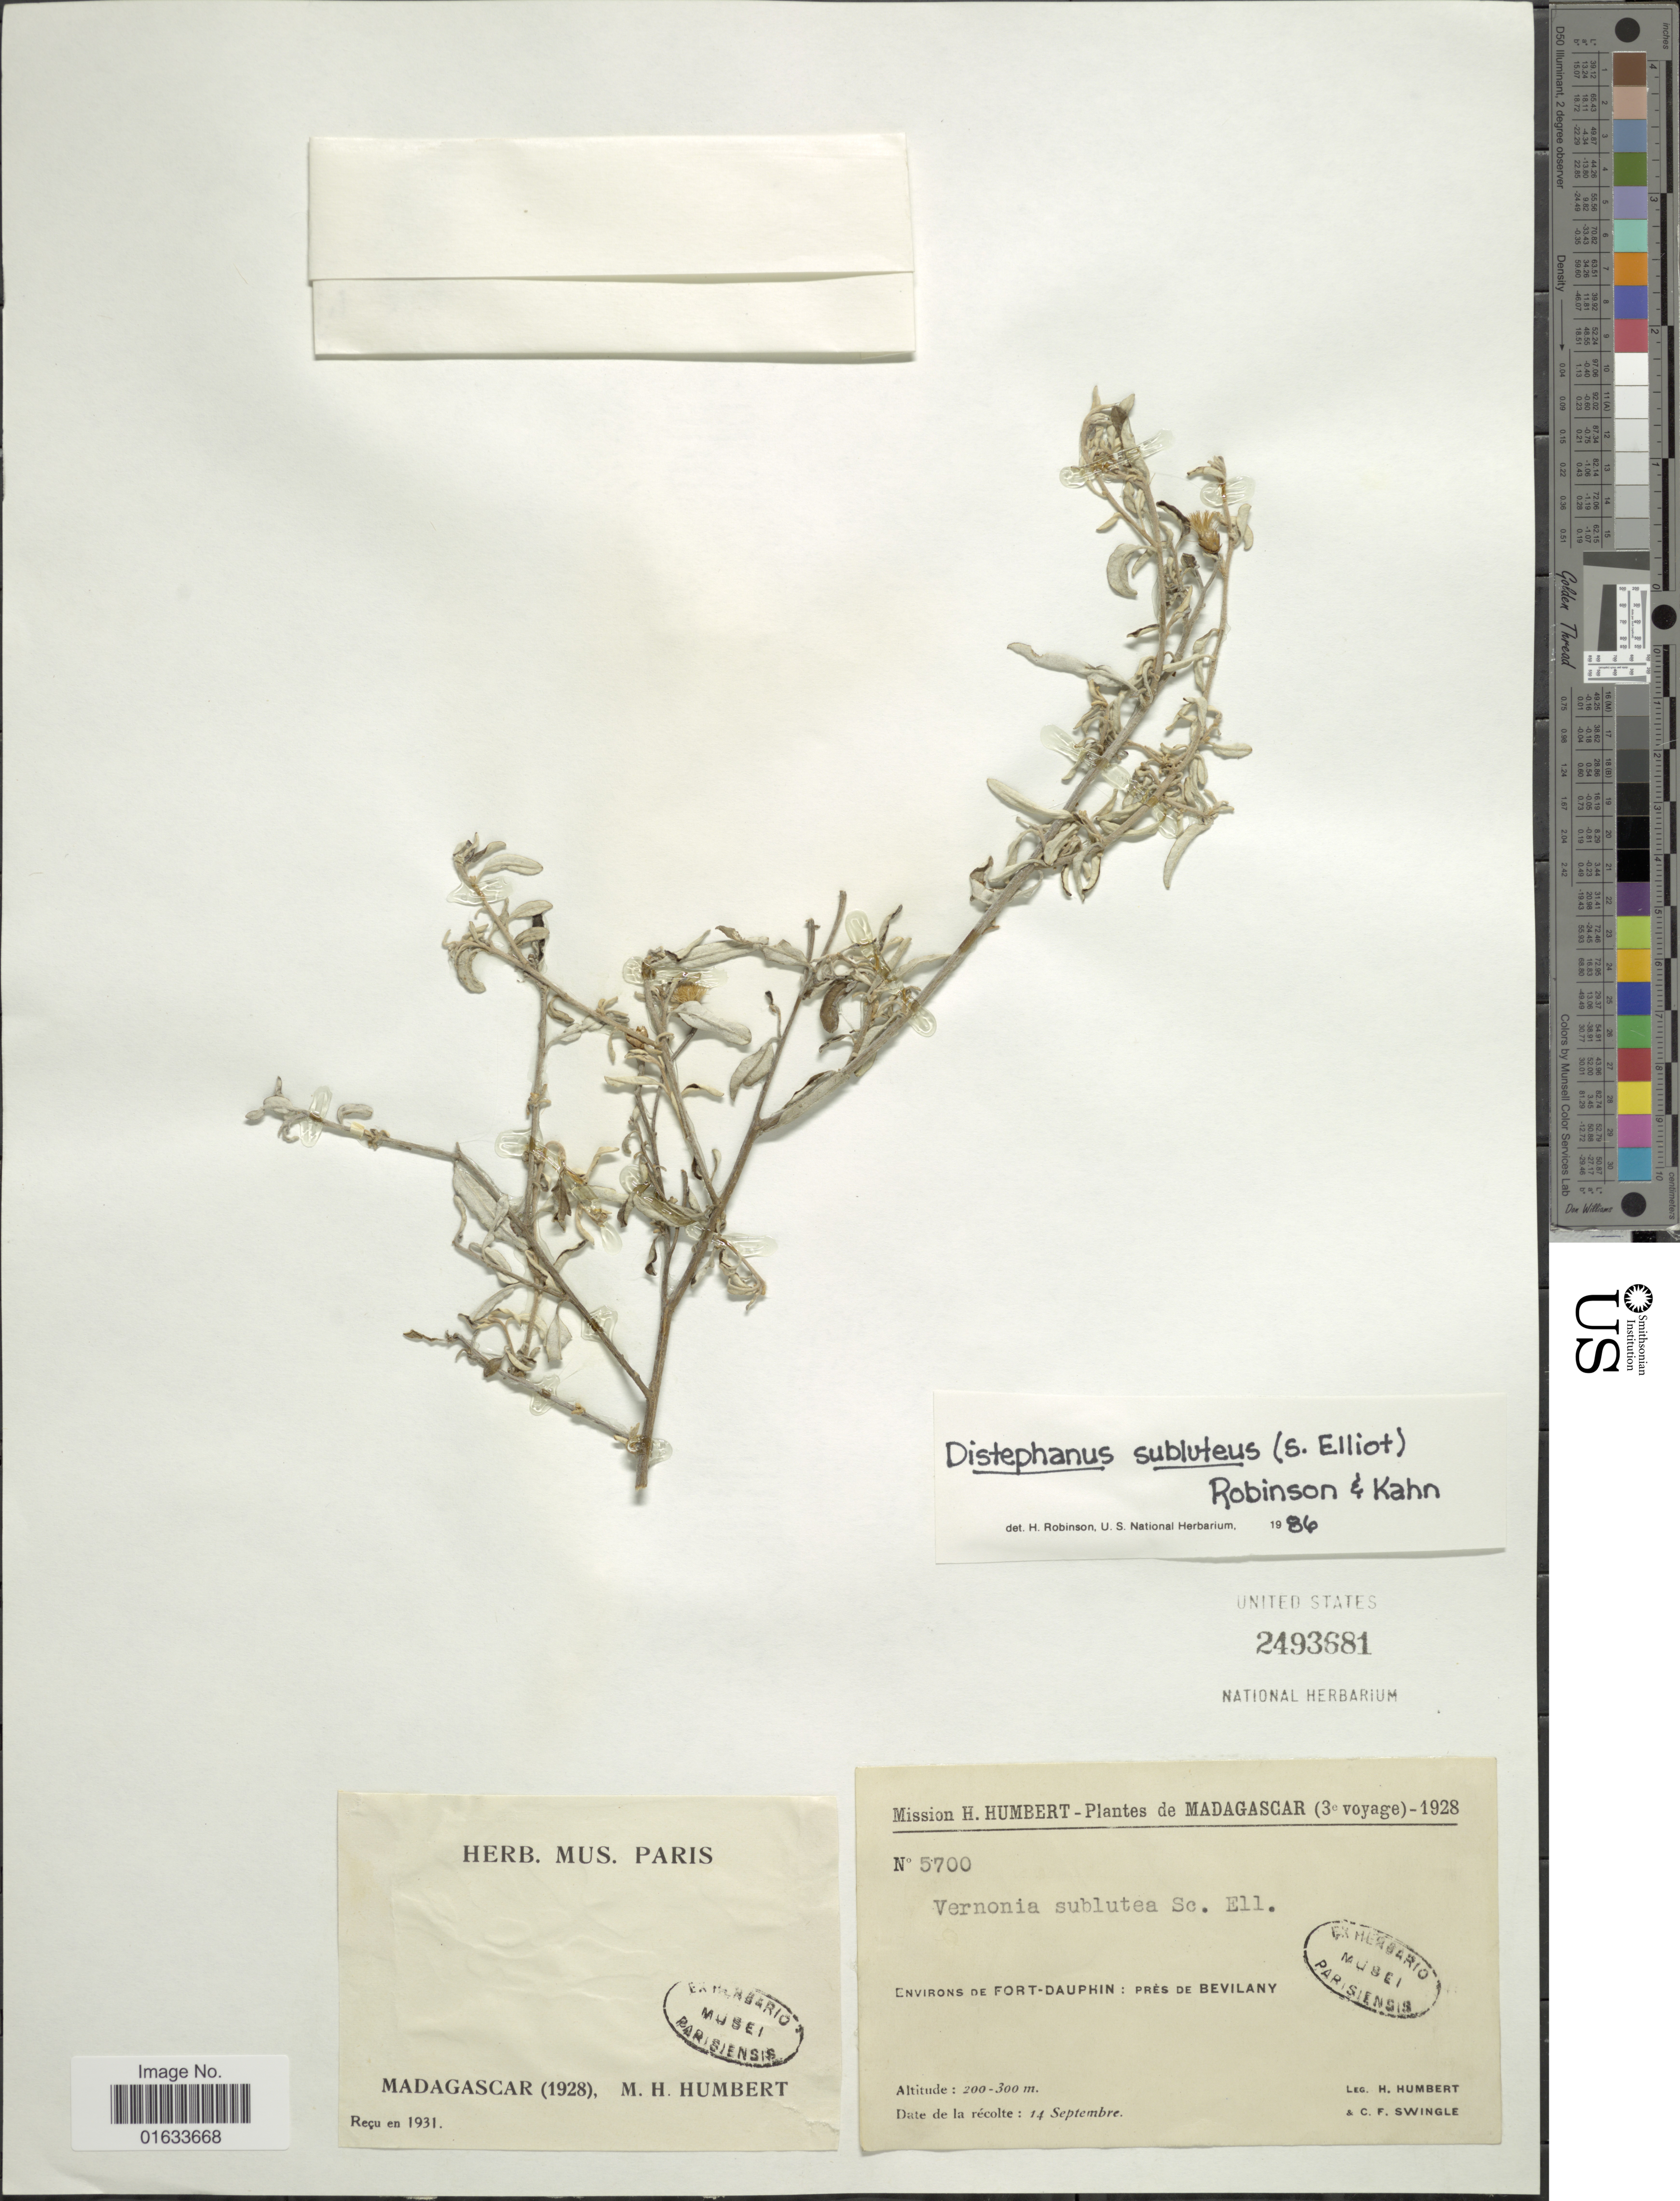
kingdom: Plantae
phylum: Tracheophyta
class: Magnoliopsida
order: Asterales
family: Asteraceae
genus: Distephanus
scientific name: Distephanus subluteus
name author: (Scott Elliot) H. Rob. & B. Kahn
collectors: H. Humbert & C. Swingle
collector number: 5700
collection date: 1928-09-14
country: Madagascar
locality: Environs de Fort-Dauphin: près de Bevilany.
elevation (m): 200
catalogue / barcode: US 2493681